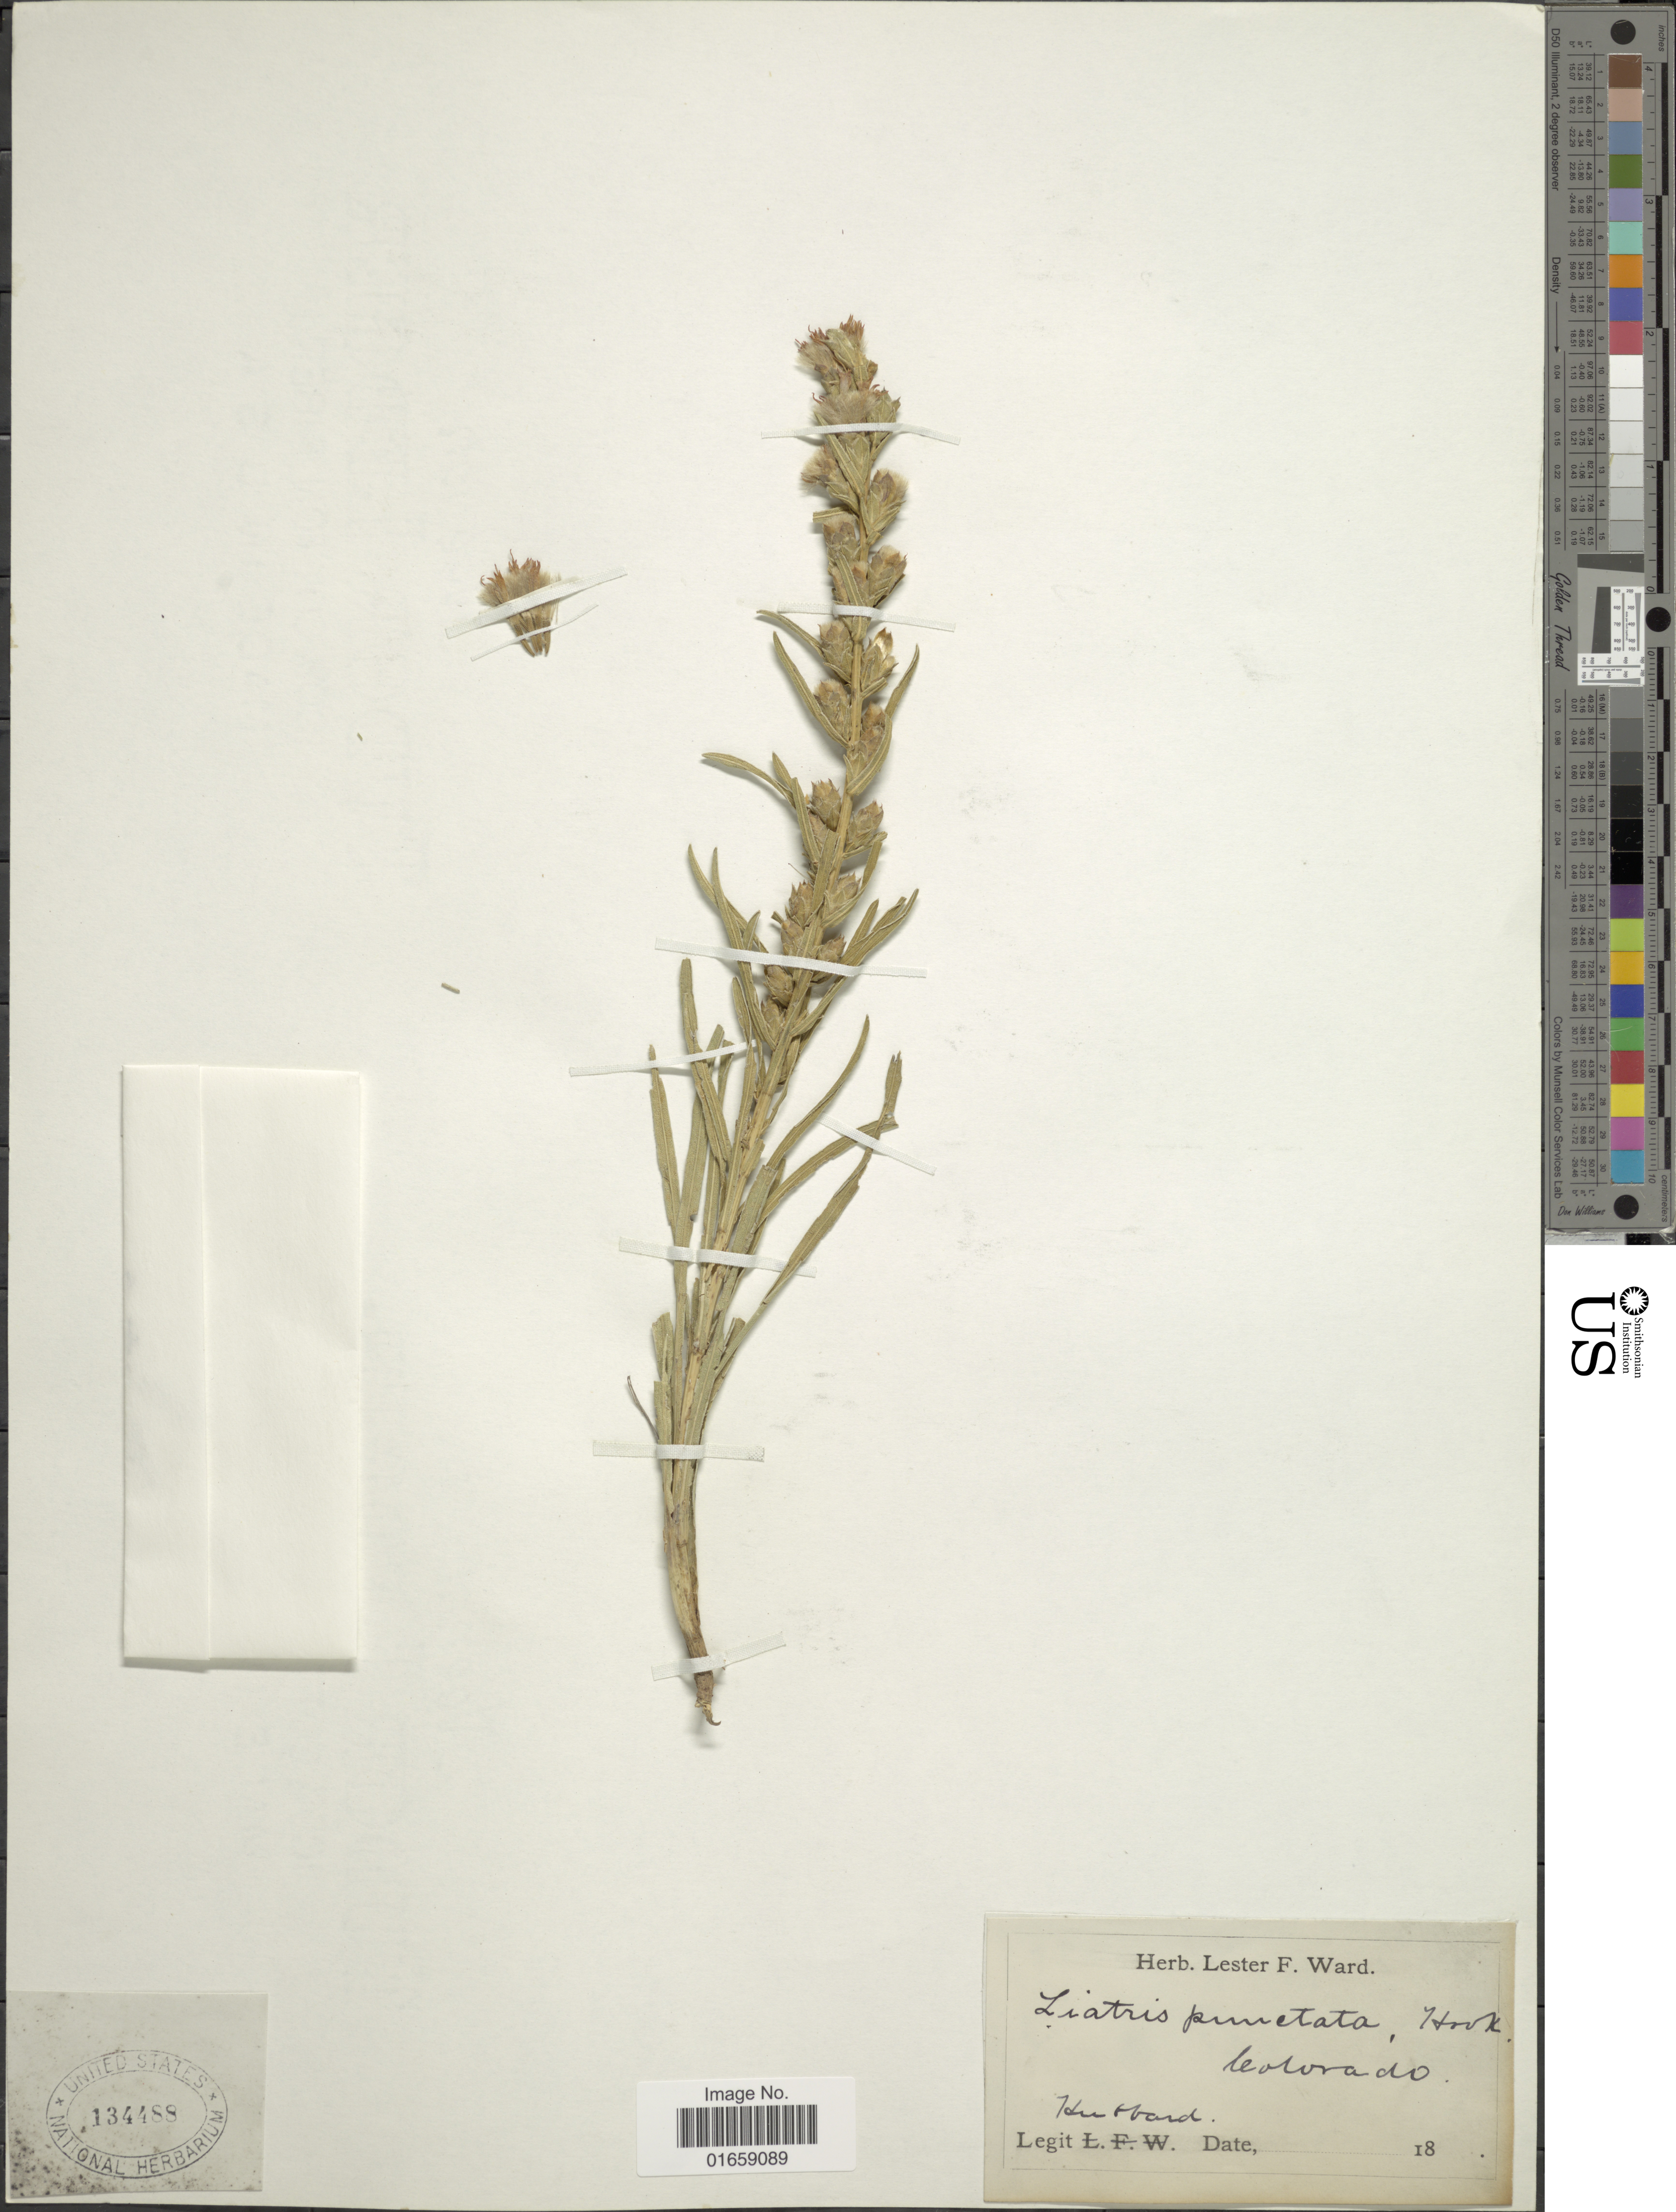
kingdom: Plantae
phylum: Tracheophyta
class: Magnoliopsida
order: Asterales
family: Asteraceae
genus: Liatris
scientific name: Liatris punctata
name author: Hook.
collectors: Hubbard, --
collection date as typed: Transcribed d/m/y: //18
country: United States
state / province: Colorado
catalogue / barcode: US 134488